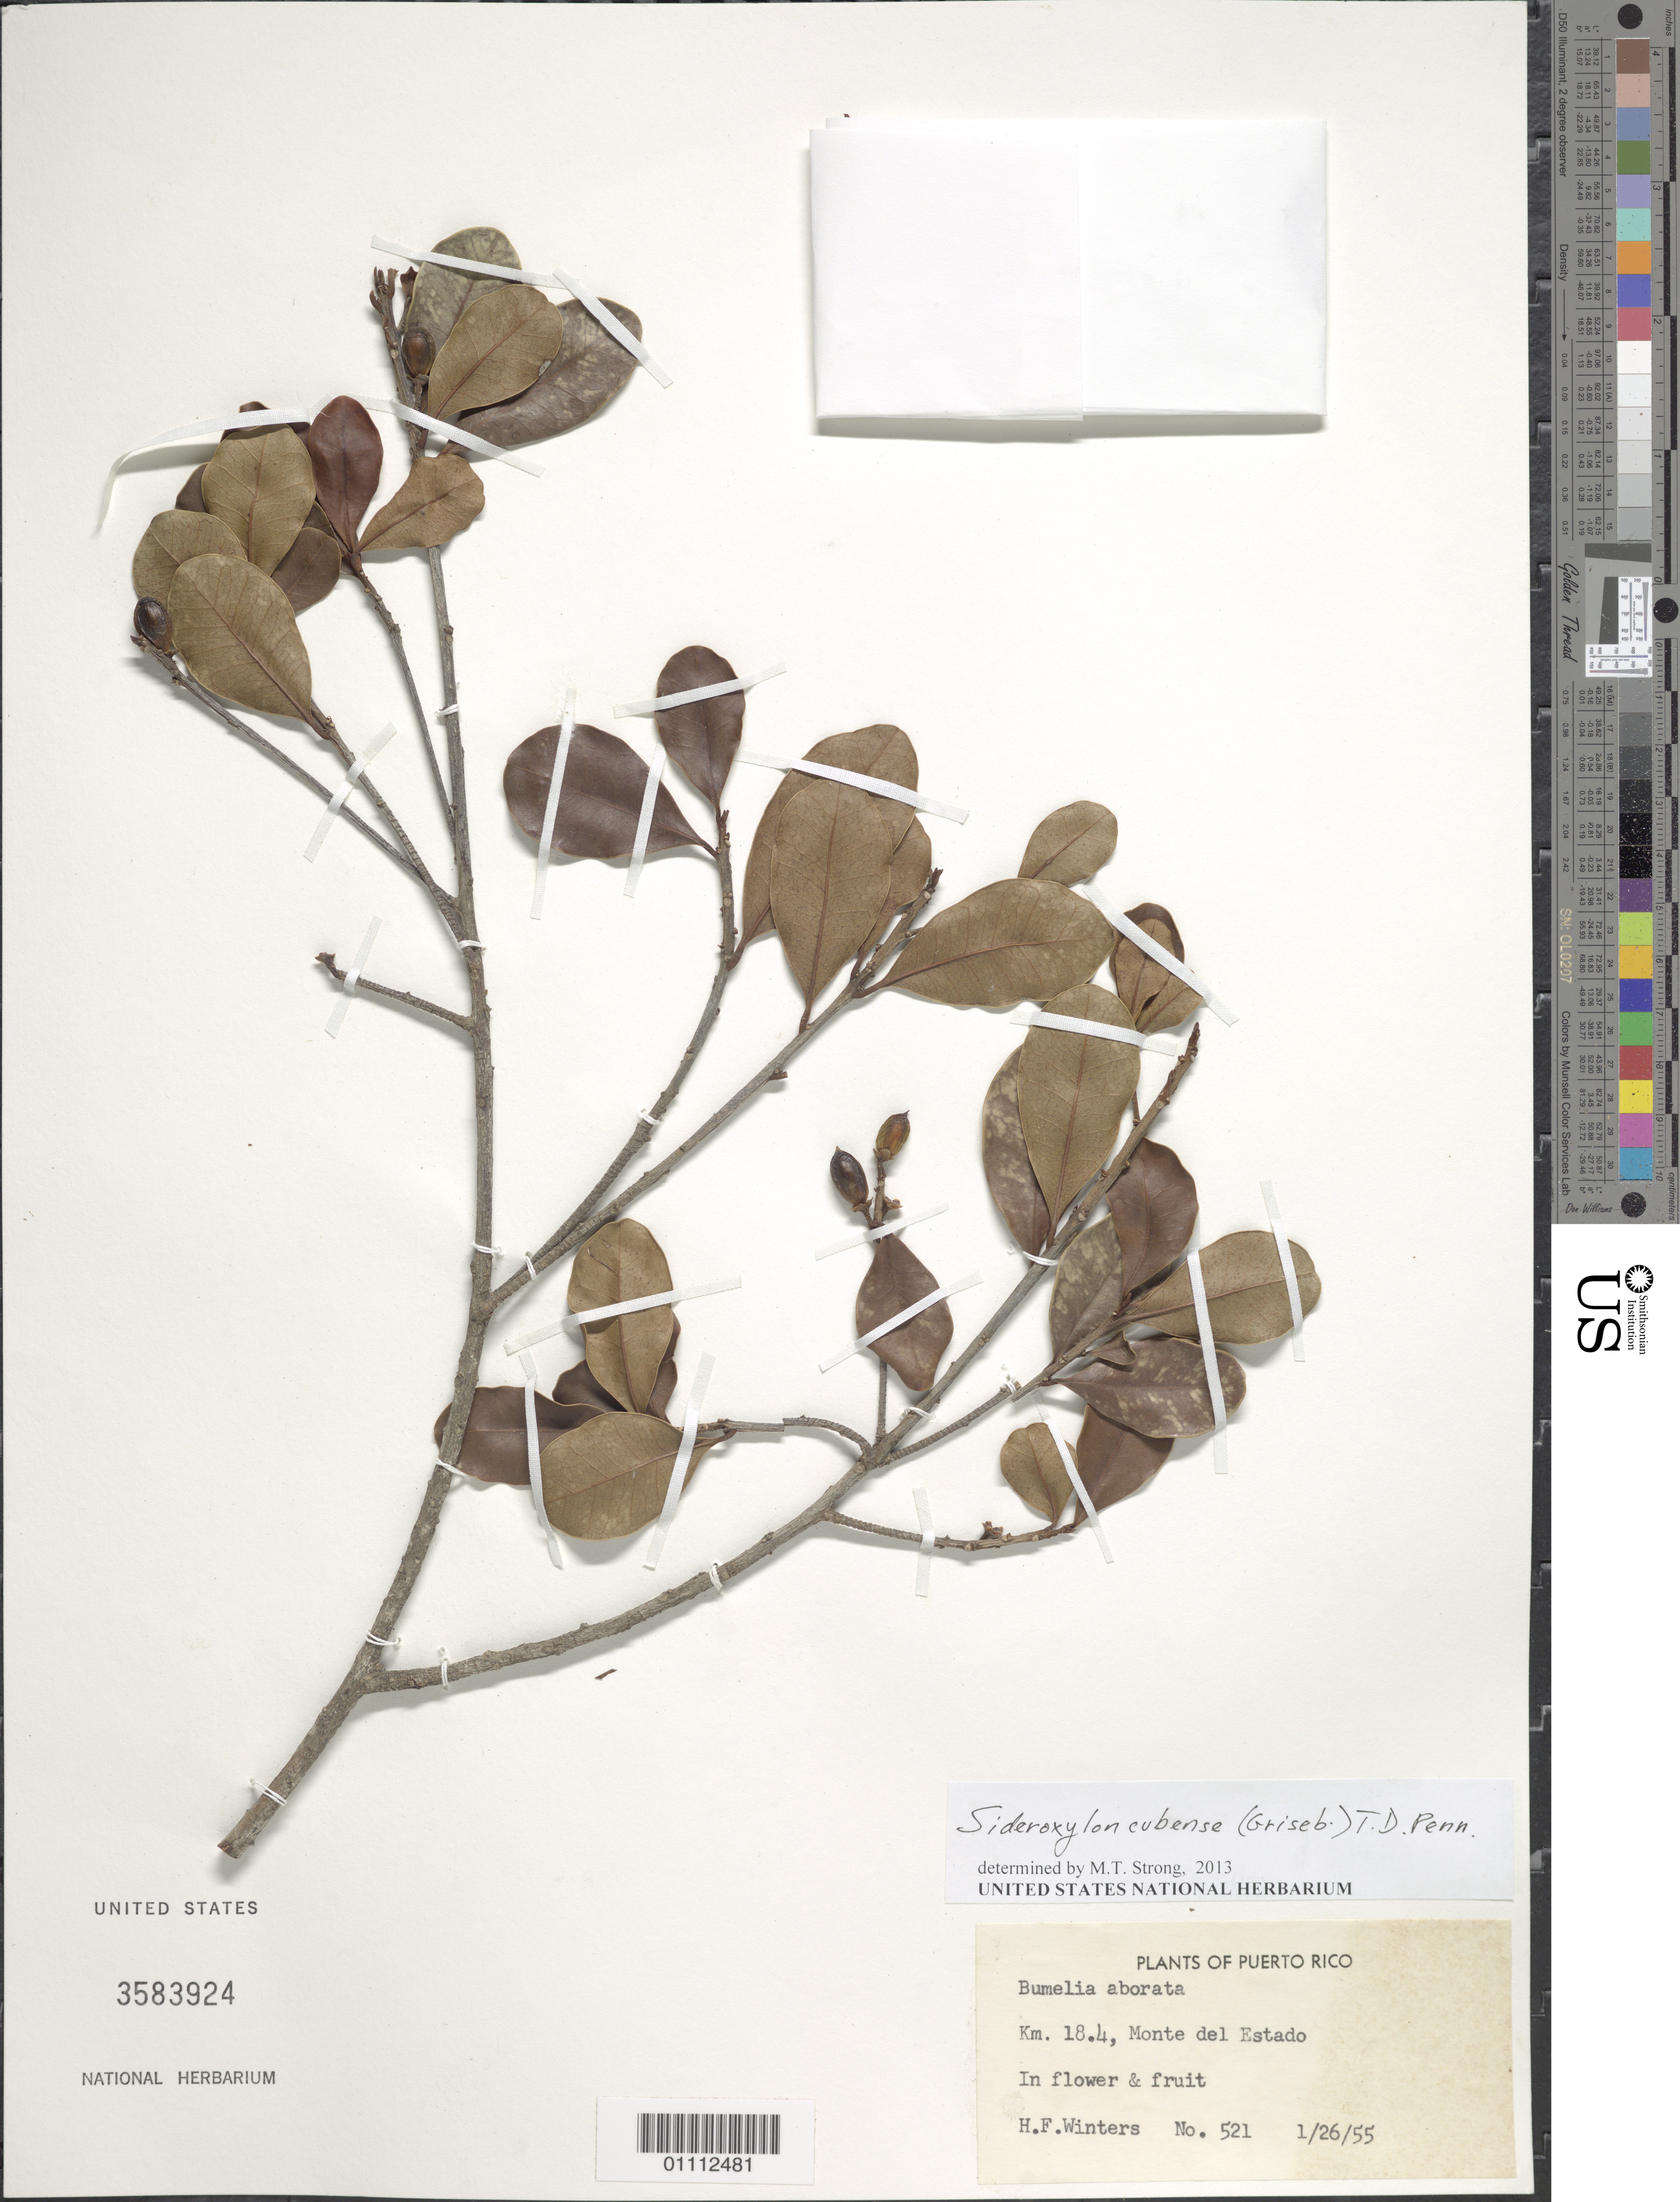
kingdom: Plantae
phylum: Tracheophyta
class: Magnoliopsida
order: Ericales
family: Sapotaceae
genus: Sideroxylon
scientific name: Sideroxylon cubense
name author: (Griseb.) T.D. Penn.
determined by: Strong, M. T., (US), Smithsonian Institution - National Museum of Natural History (UNITED STATES)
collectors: H. Winters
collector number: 521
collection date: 1955-01-26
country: Puerto Rico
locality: Monte del Estado Road, km 18.4.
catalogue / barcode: US 3583924